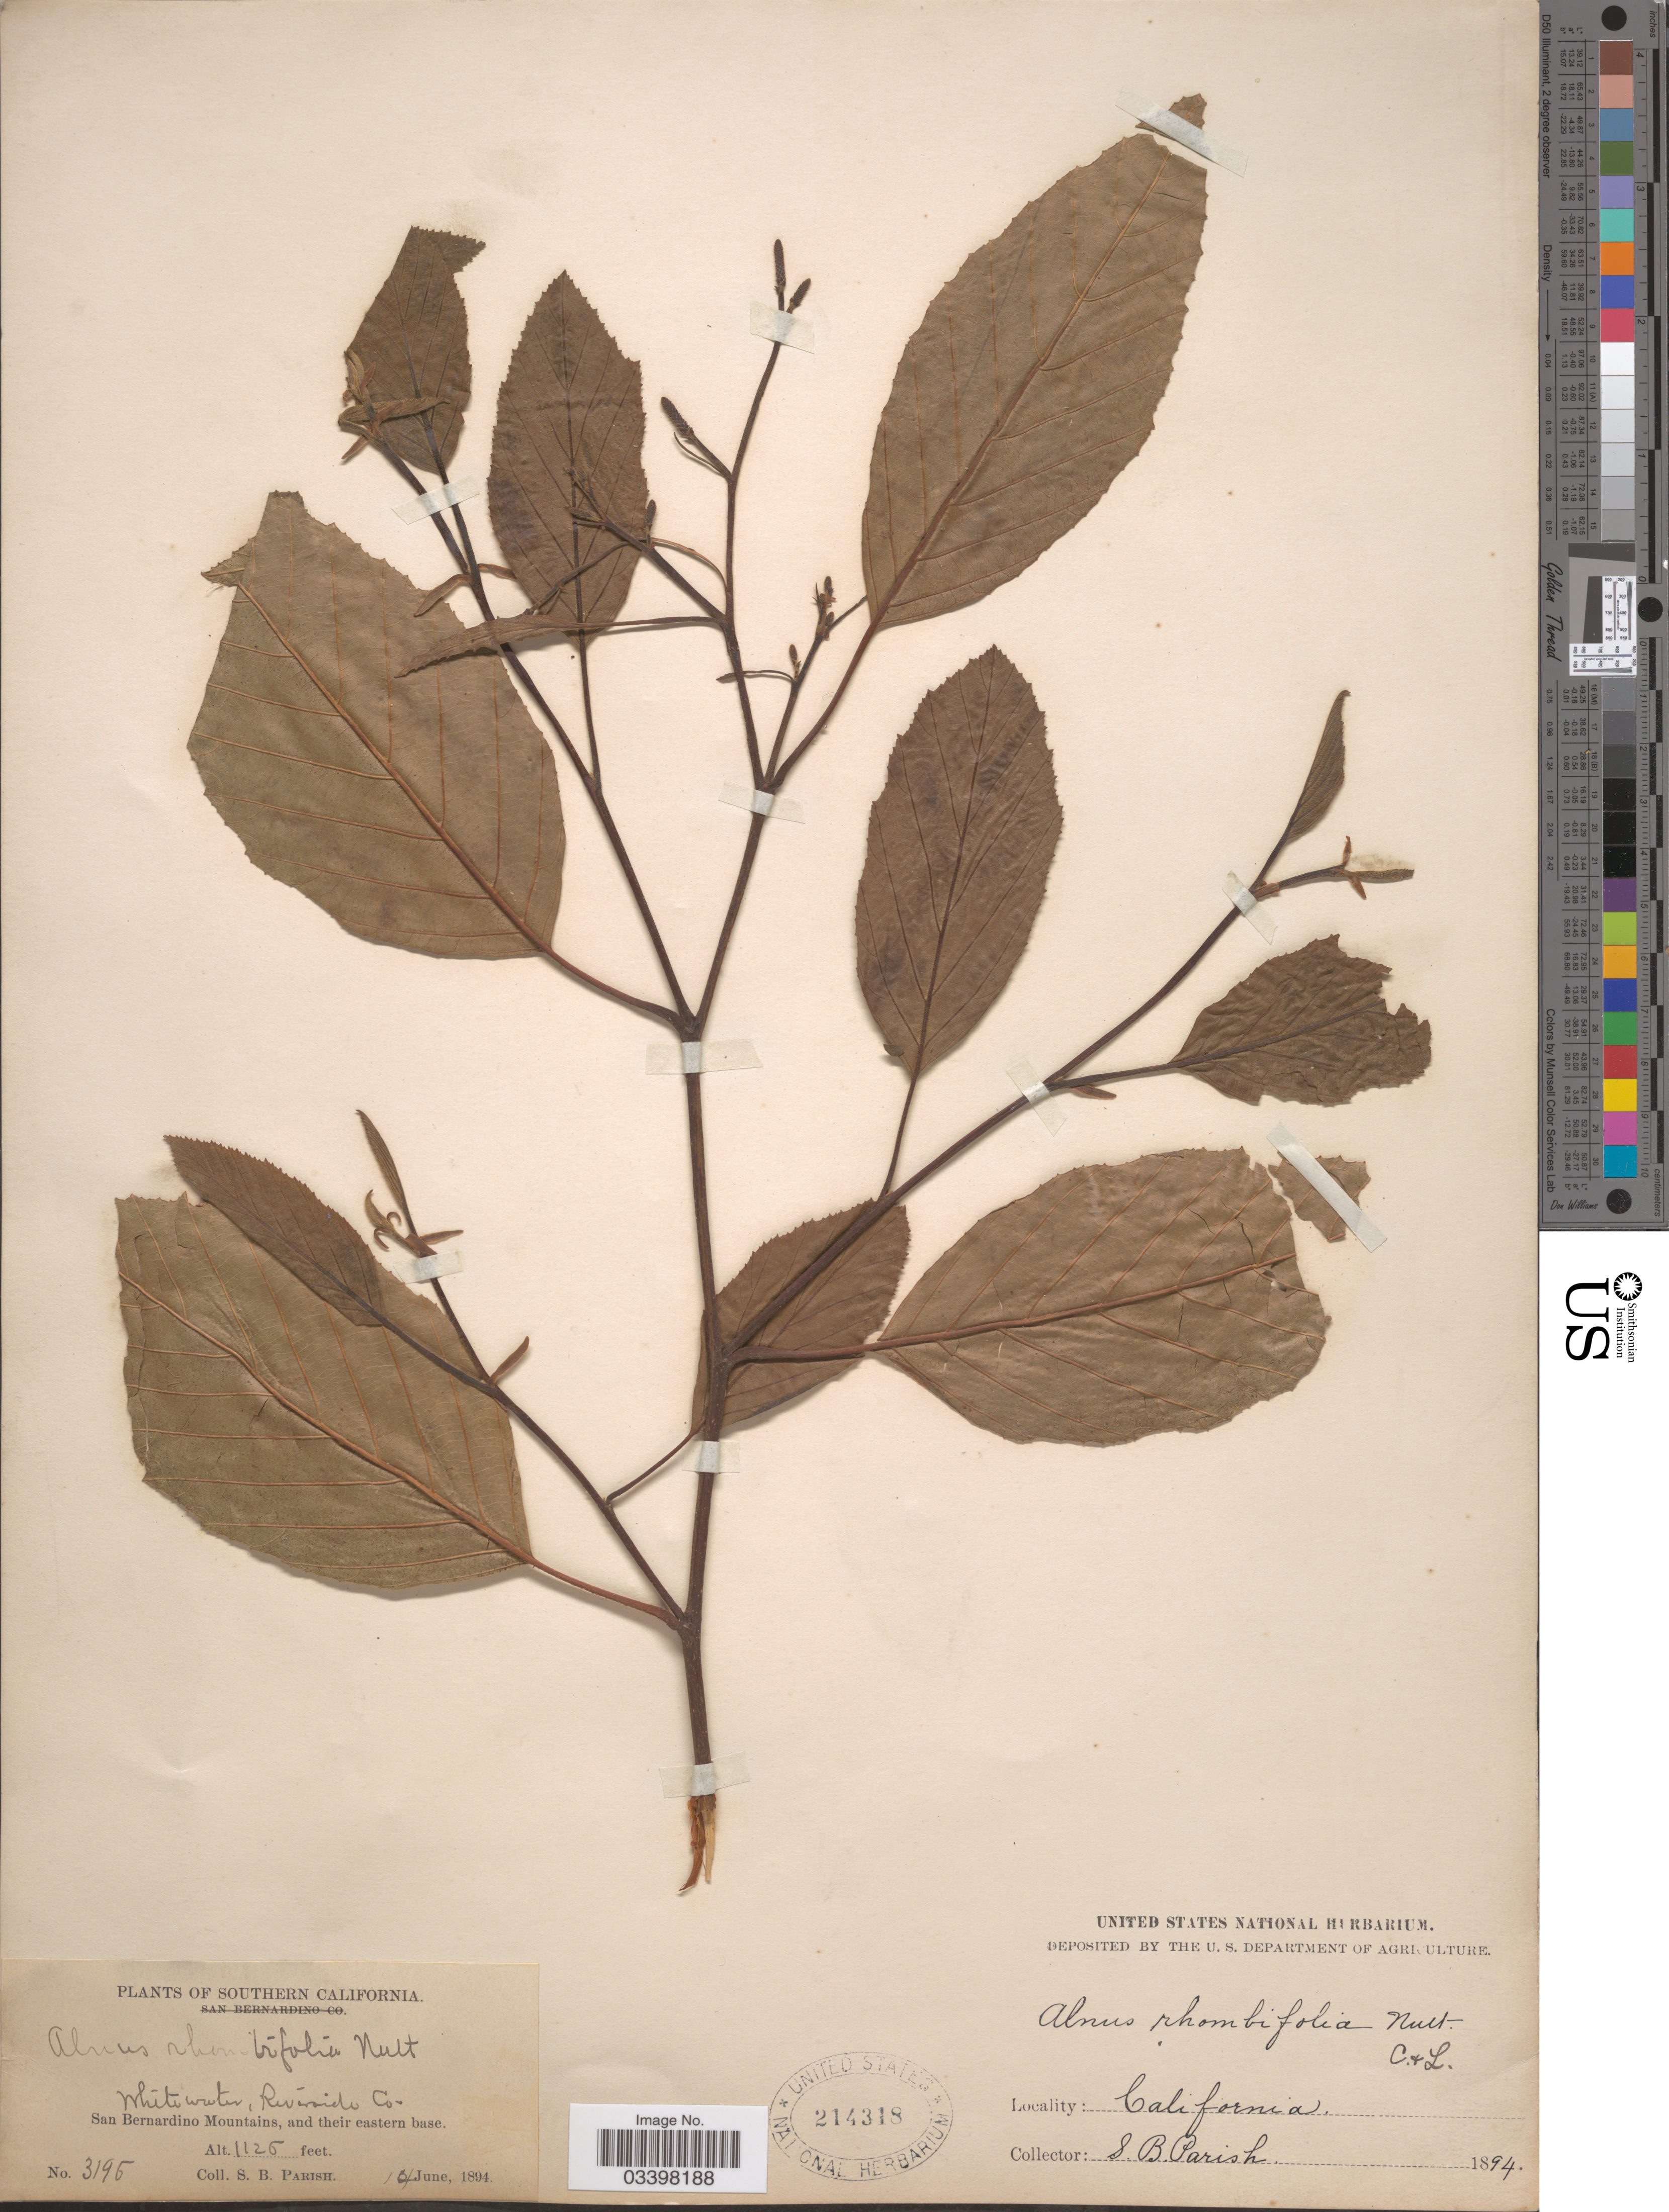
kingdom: Plantae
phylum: Tracheophyta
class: Magnoliopsida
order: Fagales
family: Betulaceae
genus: Alnus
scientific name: Alnus rhombifolia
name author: Nutt.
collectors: S. B. Parish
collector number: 3196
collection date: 1894-06-14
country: United States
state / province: California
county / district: San Bernardino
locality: Southern California. Whitewater, Riverside Co. San Bernardino Mountains, and their eastern base.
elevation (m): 343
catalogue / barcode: US 214318